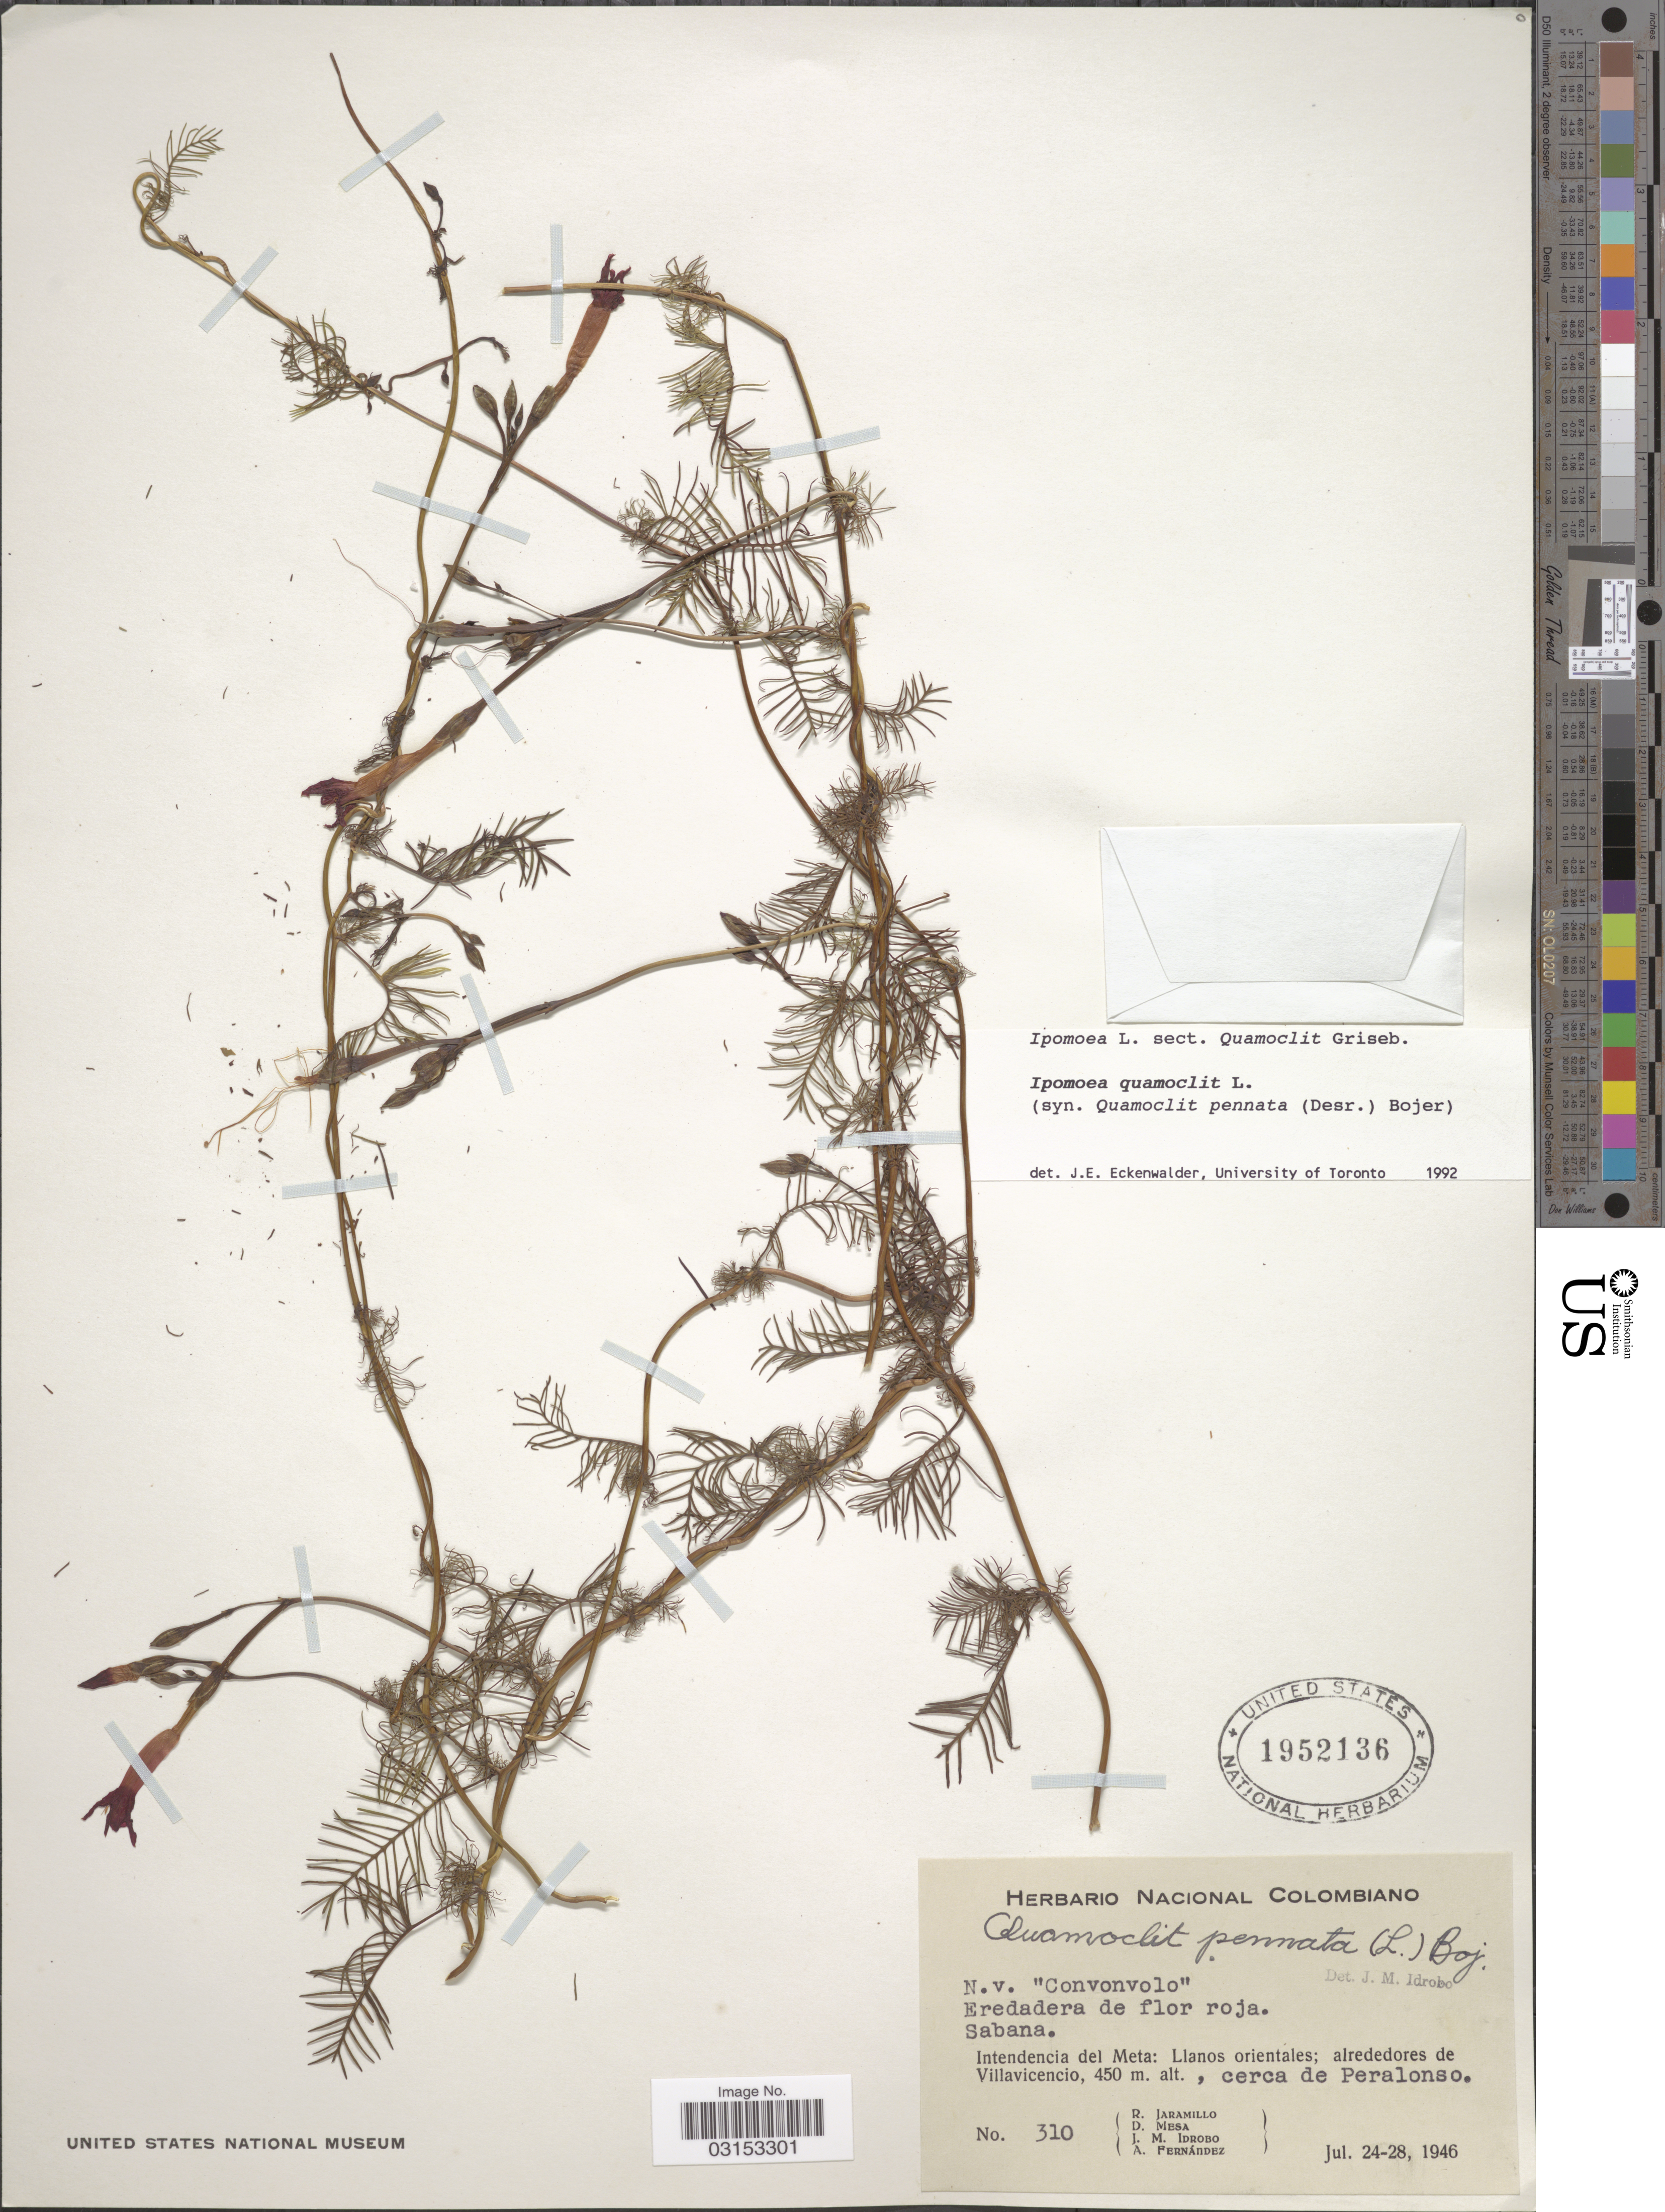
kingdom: Plantae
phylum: Tracheophyta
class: Magnoliopsida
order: Solanales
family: Convolvulaceae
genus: Ipomoea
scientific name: Ipomoea quamoclit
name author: L.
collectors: R. Jaramillo, D. Mesa, J. M. Idrobo & A. Fernández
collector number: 310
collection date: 1946-07-24/1946-07-28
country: Colombia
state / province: Meta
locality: Intendencia del Meta: Llanos orientales; alrededores de Villavicencio, cerca de Peralonso.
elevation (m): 450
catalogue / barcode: US 1952136